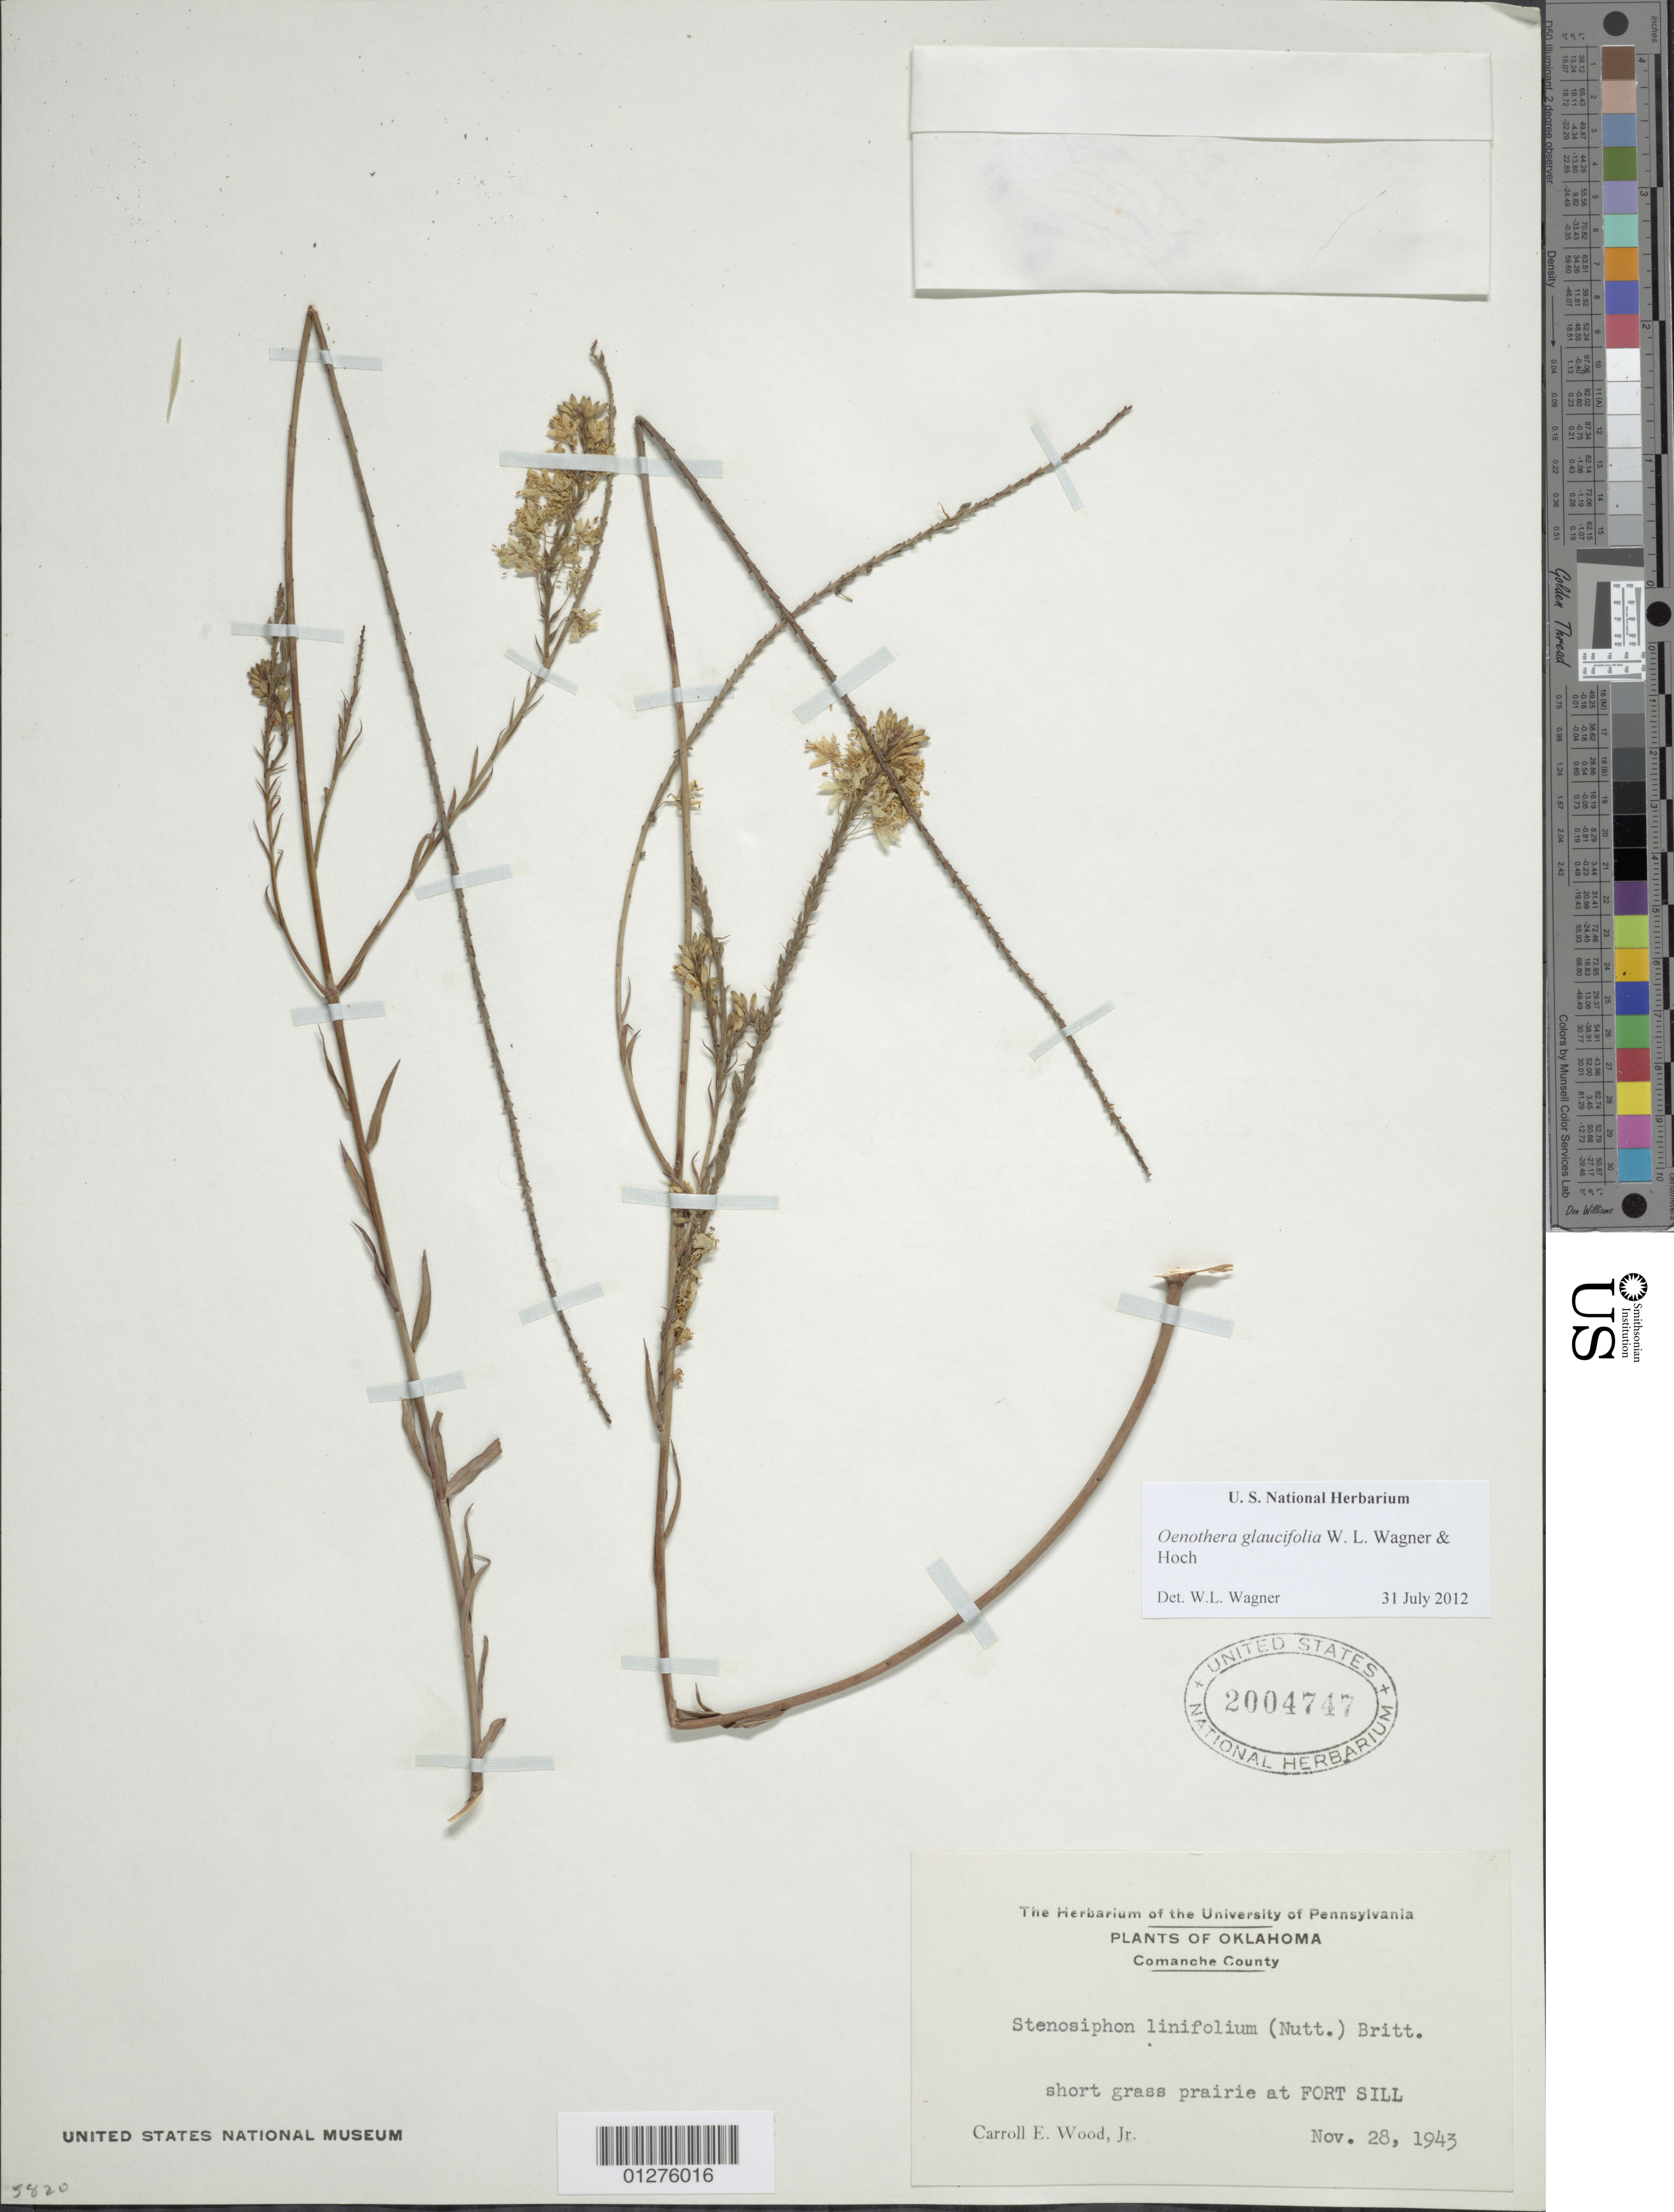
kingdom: Plantae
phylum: Tracheophyta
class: Magnoliopsida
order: Myrtales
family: Onagraceae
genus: Oenothera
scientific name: Oenothera glaucifolia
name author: W.L. Wagner & Hoch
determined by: Wagner, W. L., (BOT), Smithsonian Institution - National Museum of Natural History (UNITED STATES)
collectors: C. Wood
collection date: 1943-11-28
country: United States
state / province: Oklahoma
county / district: Comanche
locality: At Fort Sill.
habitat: Short grass prairie.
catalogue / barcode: US 2004747